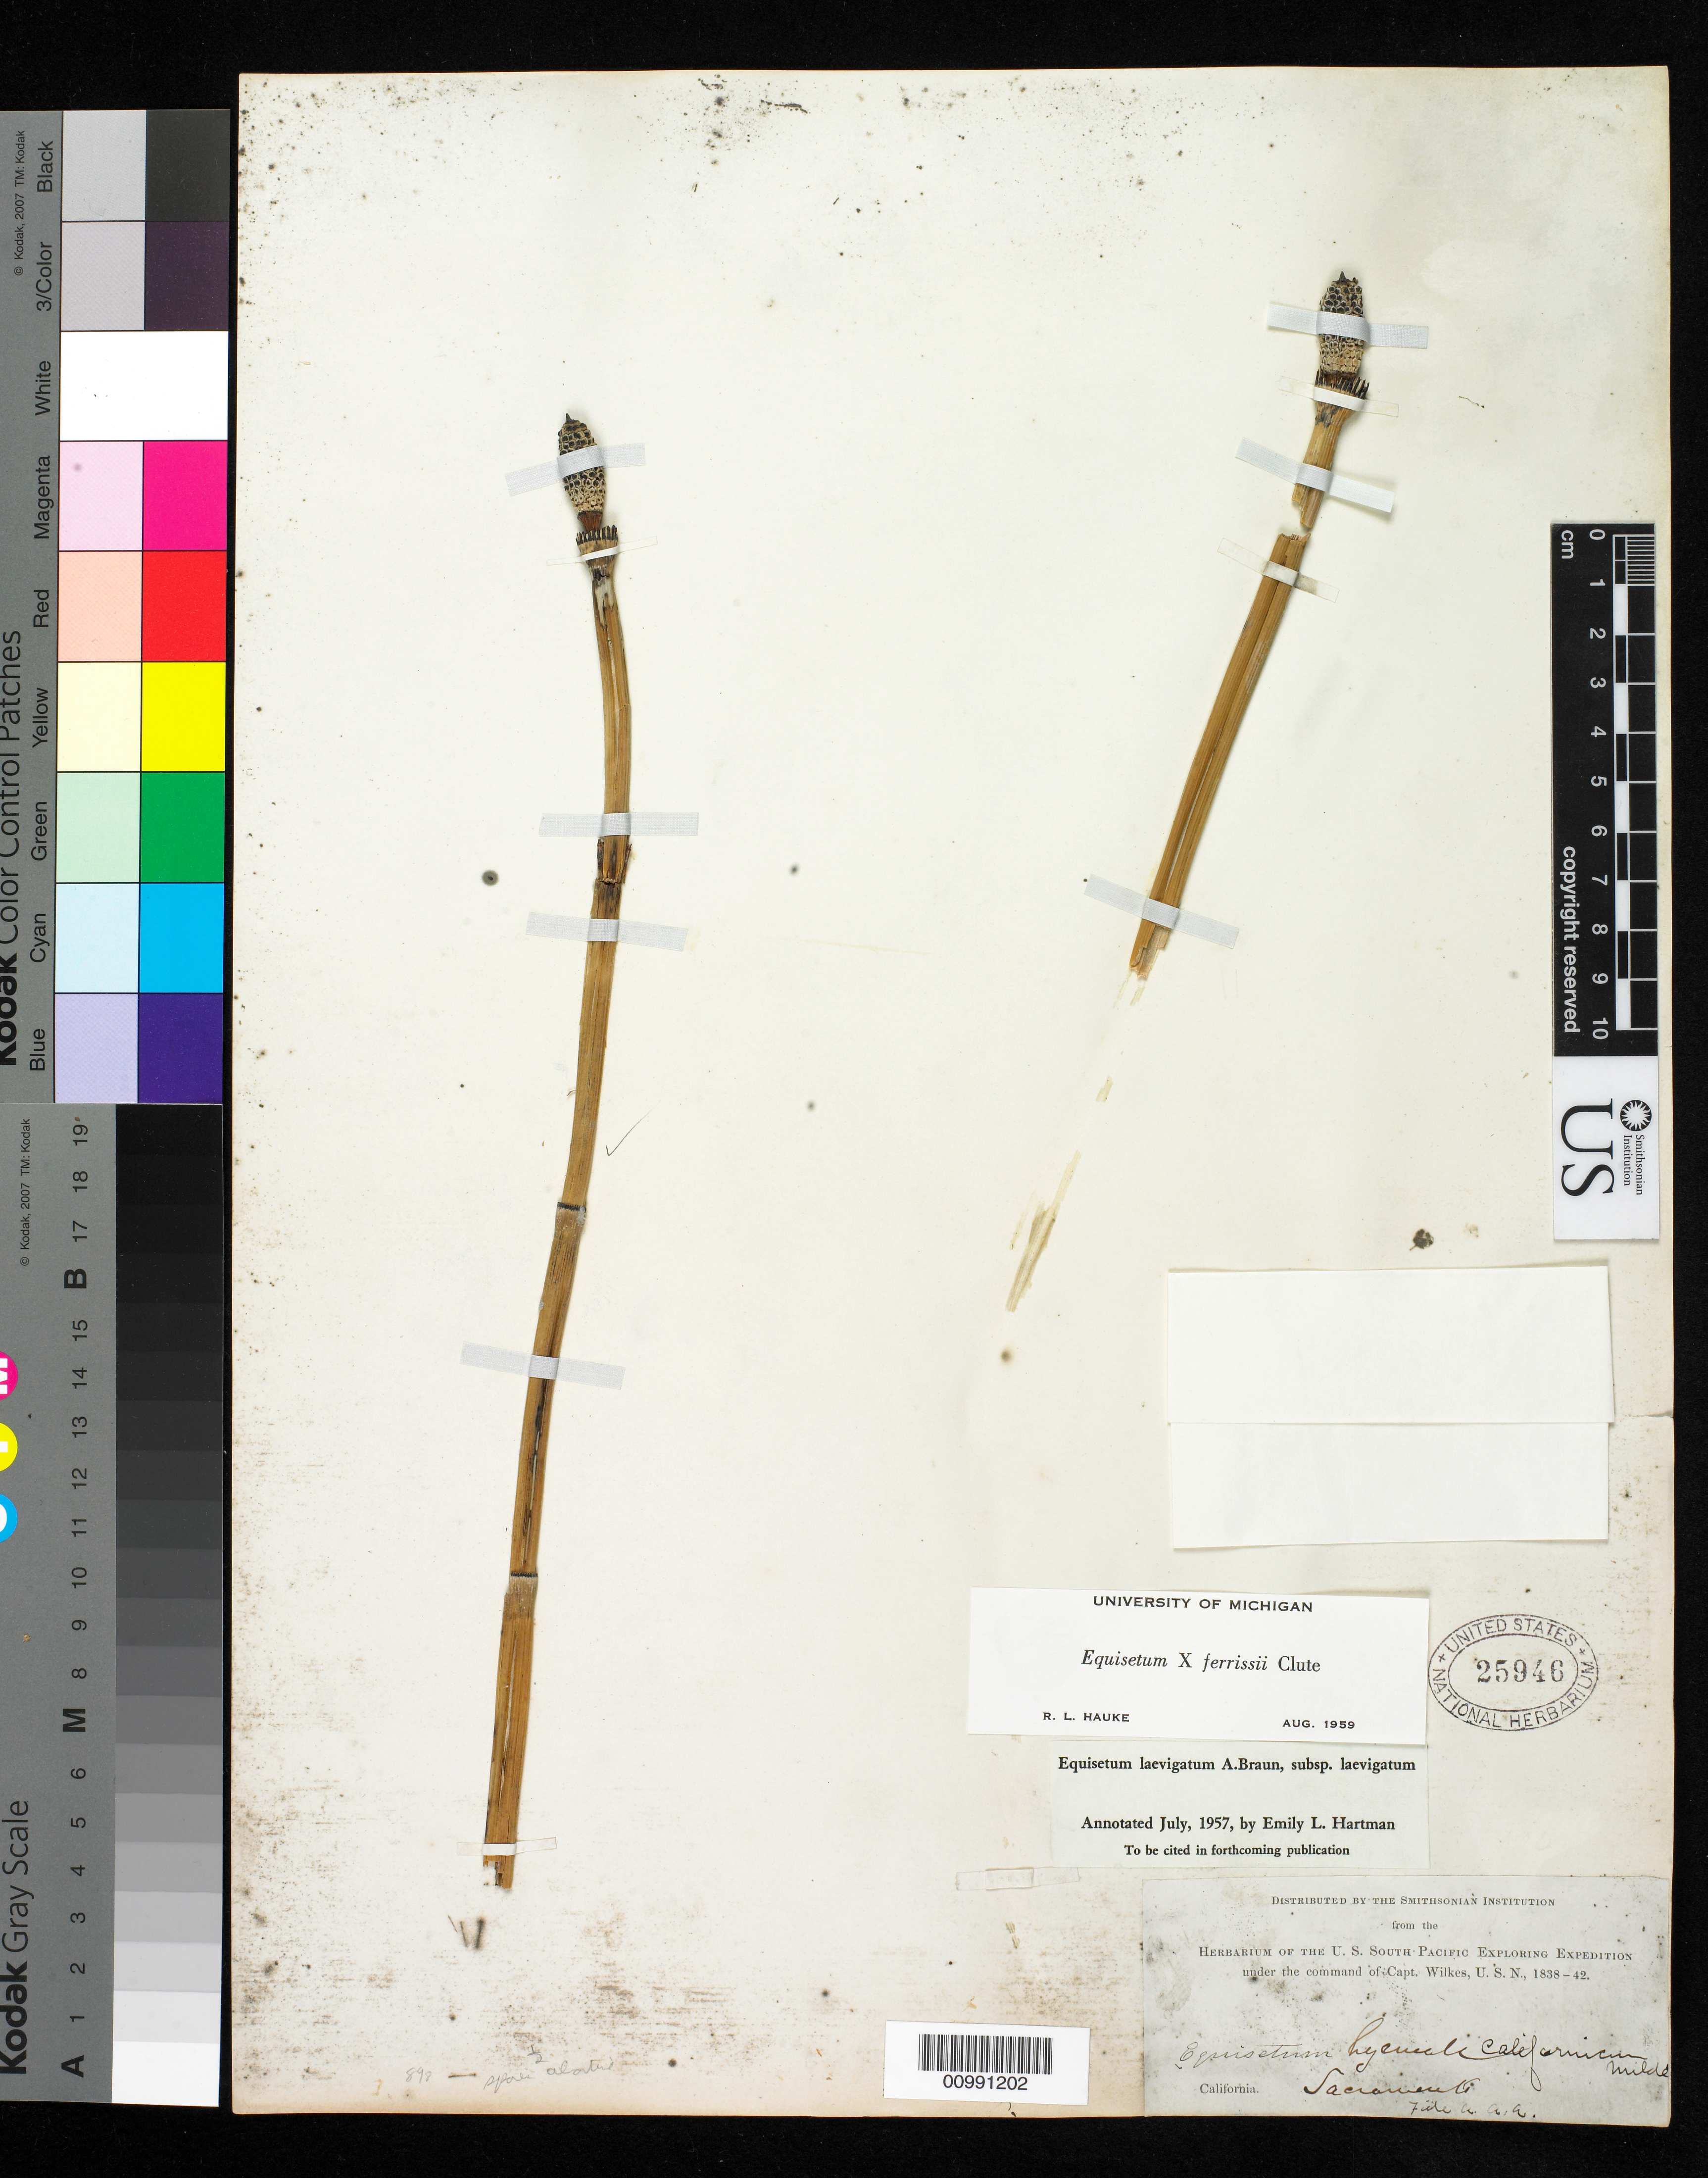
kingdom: Plantae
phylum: Tracheophyta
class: Polypodiopsida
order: Equisetales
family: Equisetaceae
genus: Equisetum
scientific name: Equisetum x ferrissii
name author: Clute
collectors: Wilkes Explor. Exped.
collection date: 1838/1842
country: United States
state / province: California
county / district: Sacramento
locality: California Sacramento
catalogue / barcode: US 25946